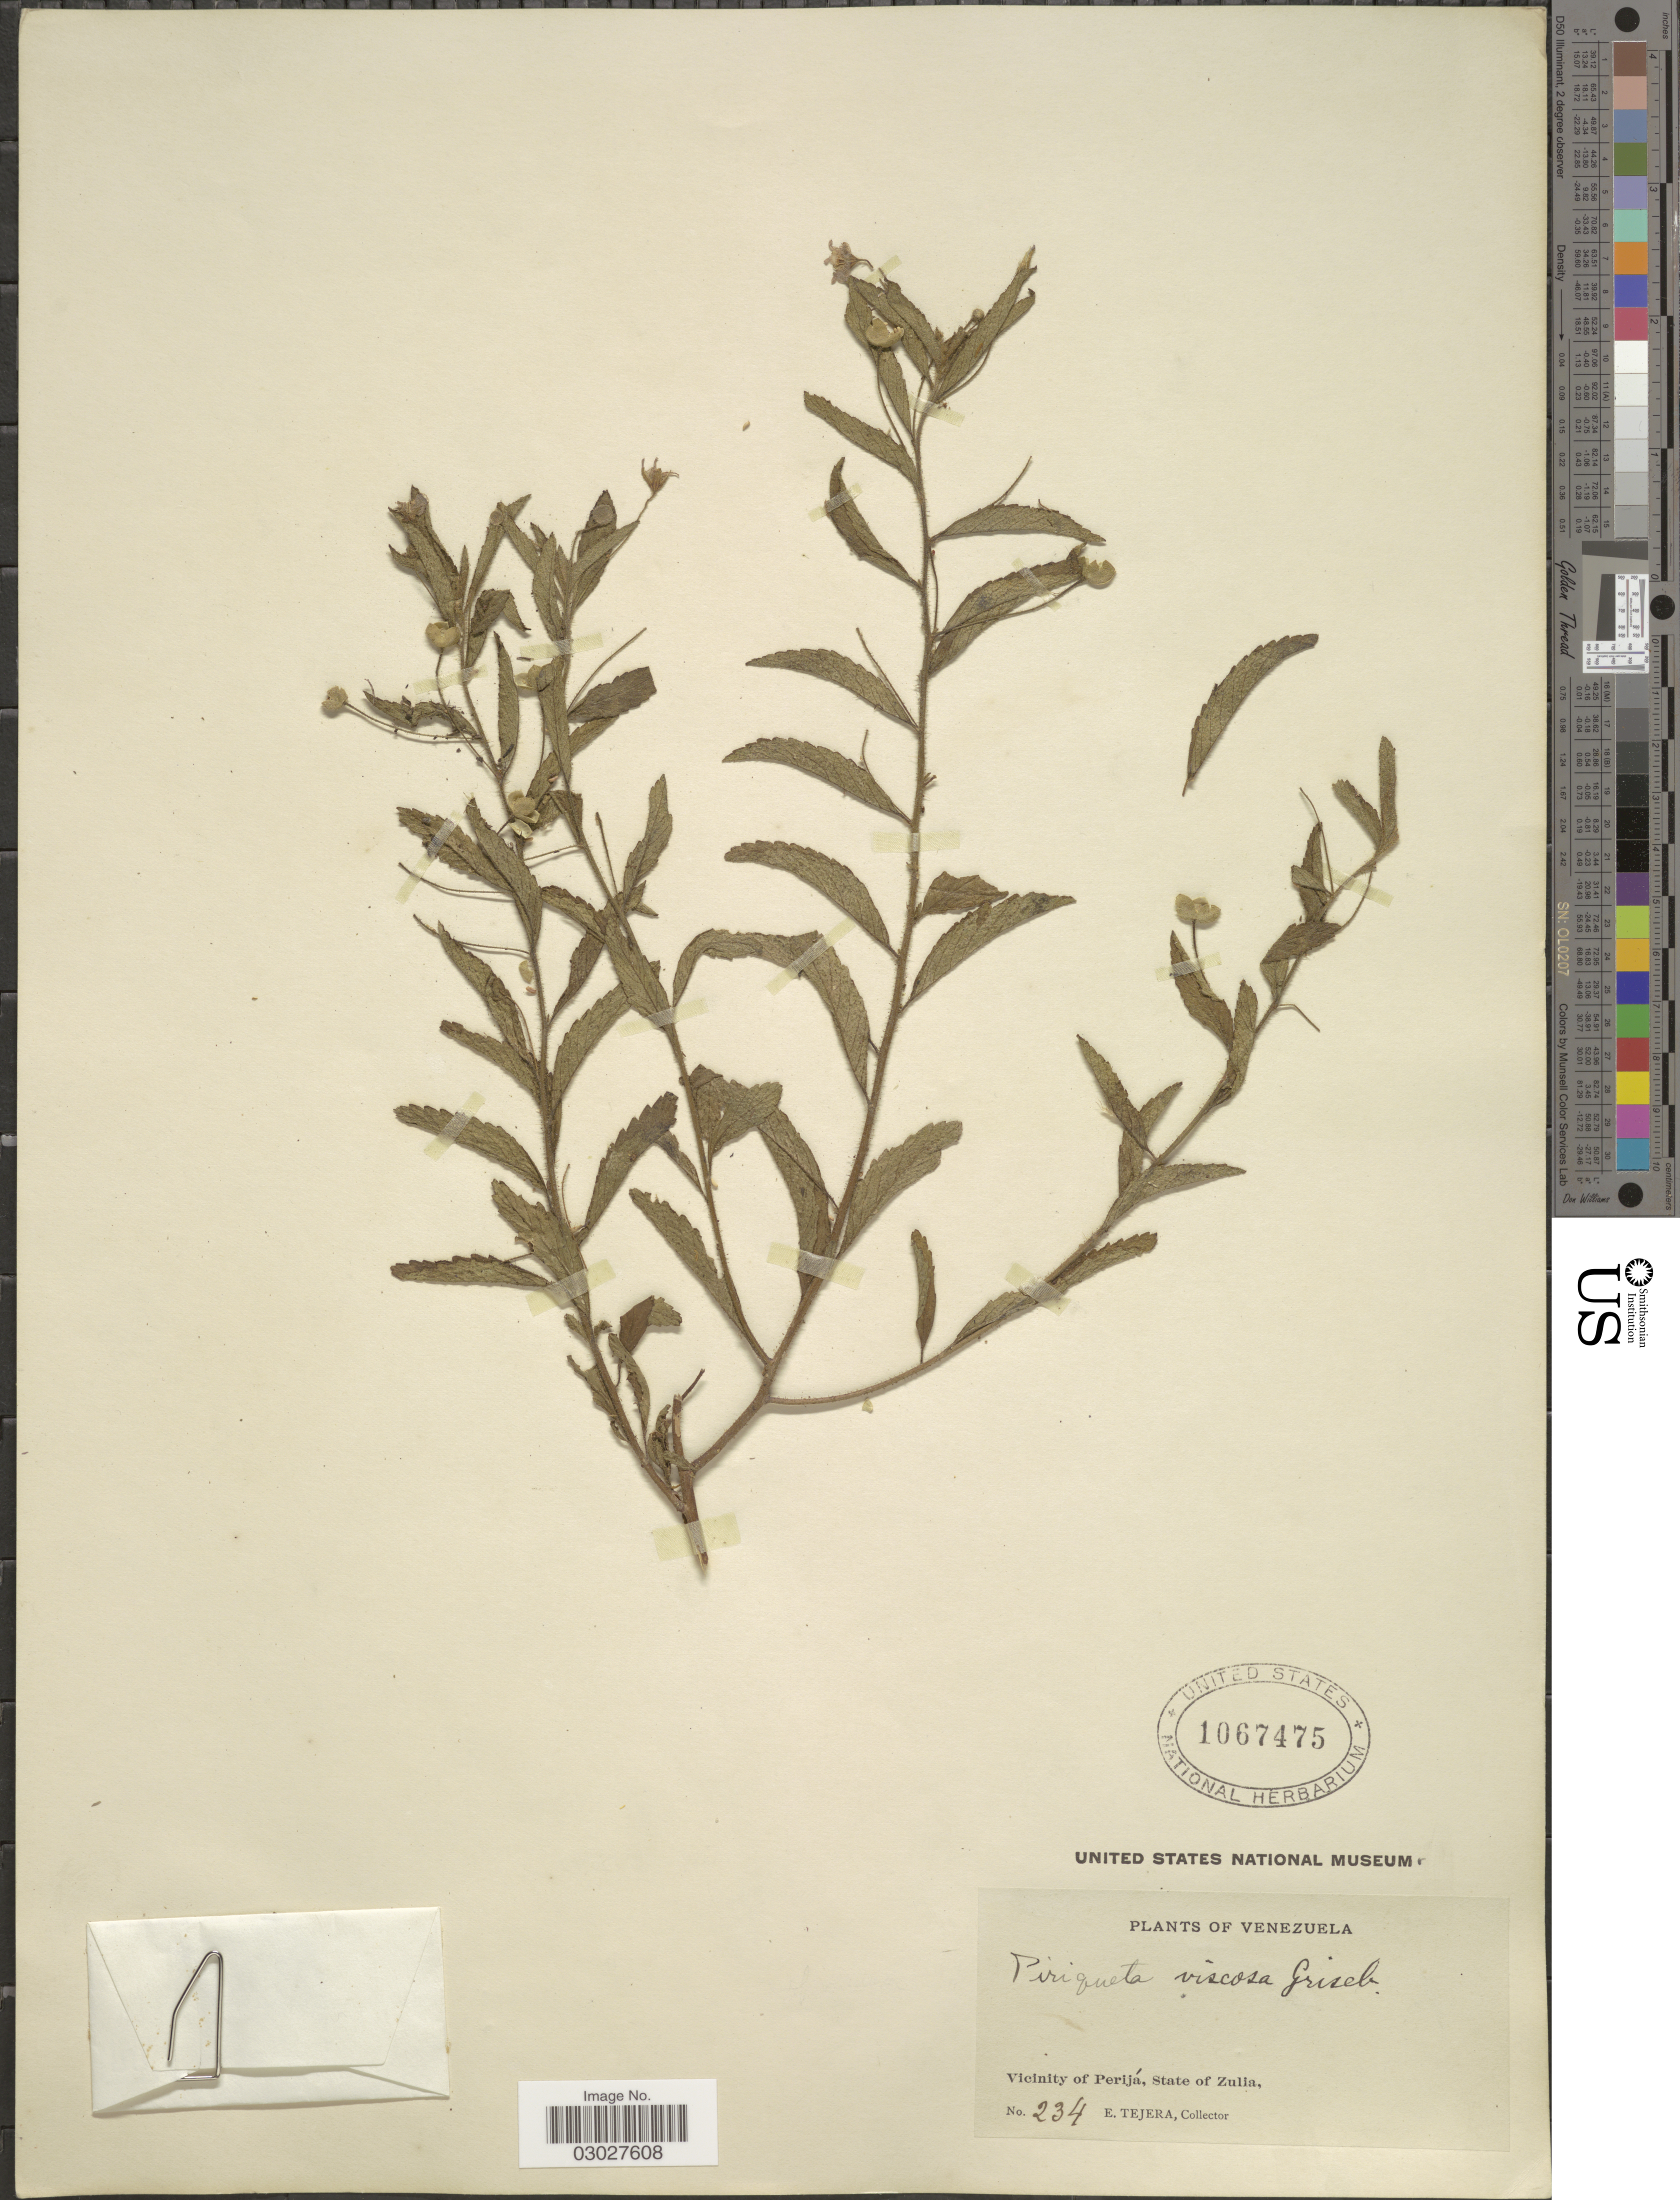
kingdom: Plantae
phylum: Tracheophyta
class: Magnoliopsida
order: Malpighiales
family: Turneraceae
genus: Piriqueta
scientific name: Piriqueta viscosa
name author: Griseb.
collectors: E. Tejera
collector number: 234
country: Venezuela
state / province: Zulia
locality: Vicinity of Perijá.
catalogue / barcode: US 1067475